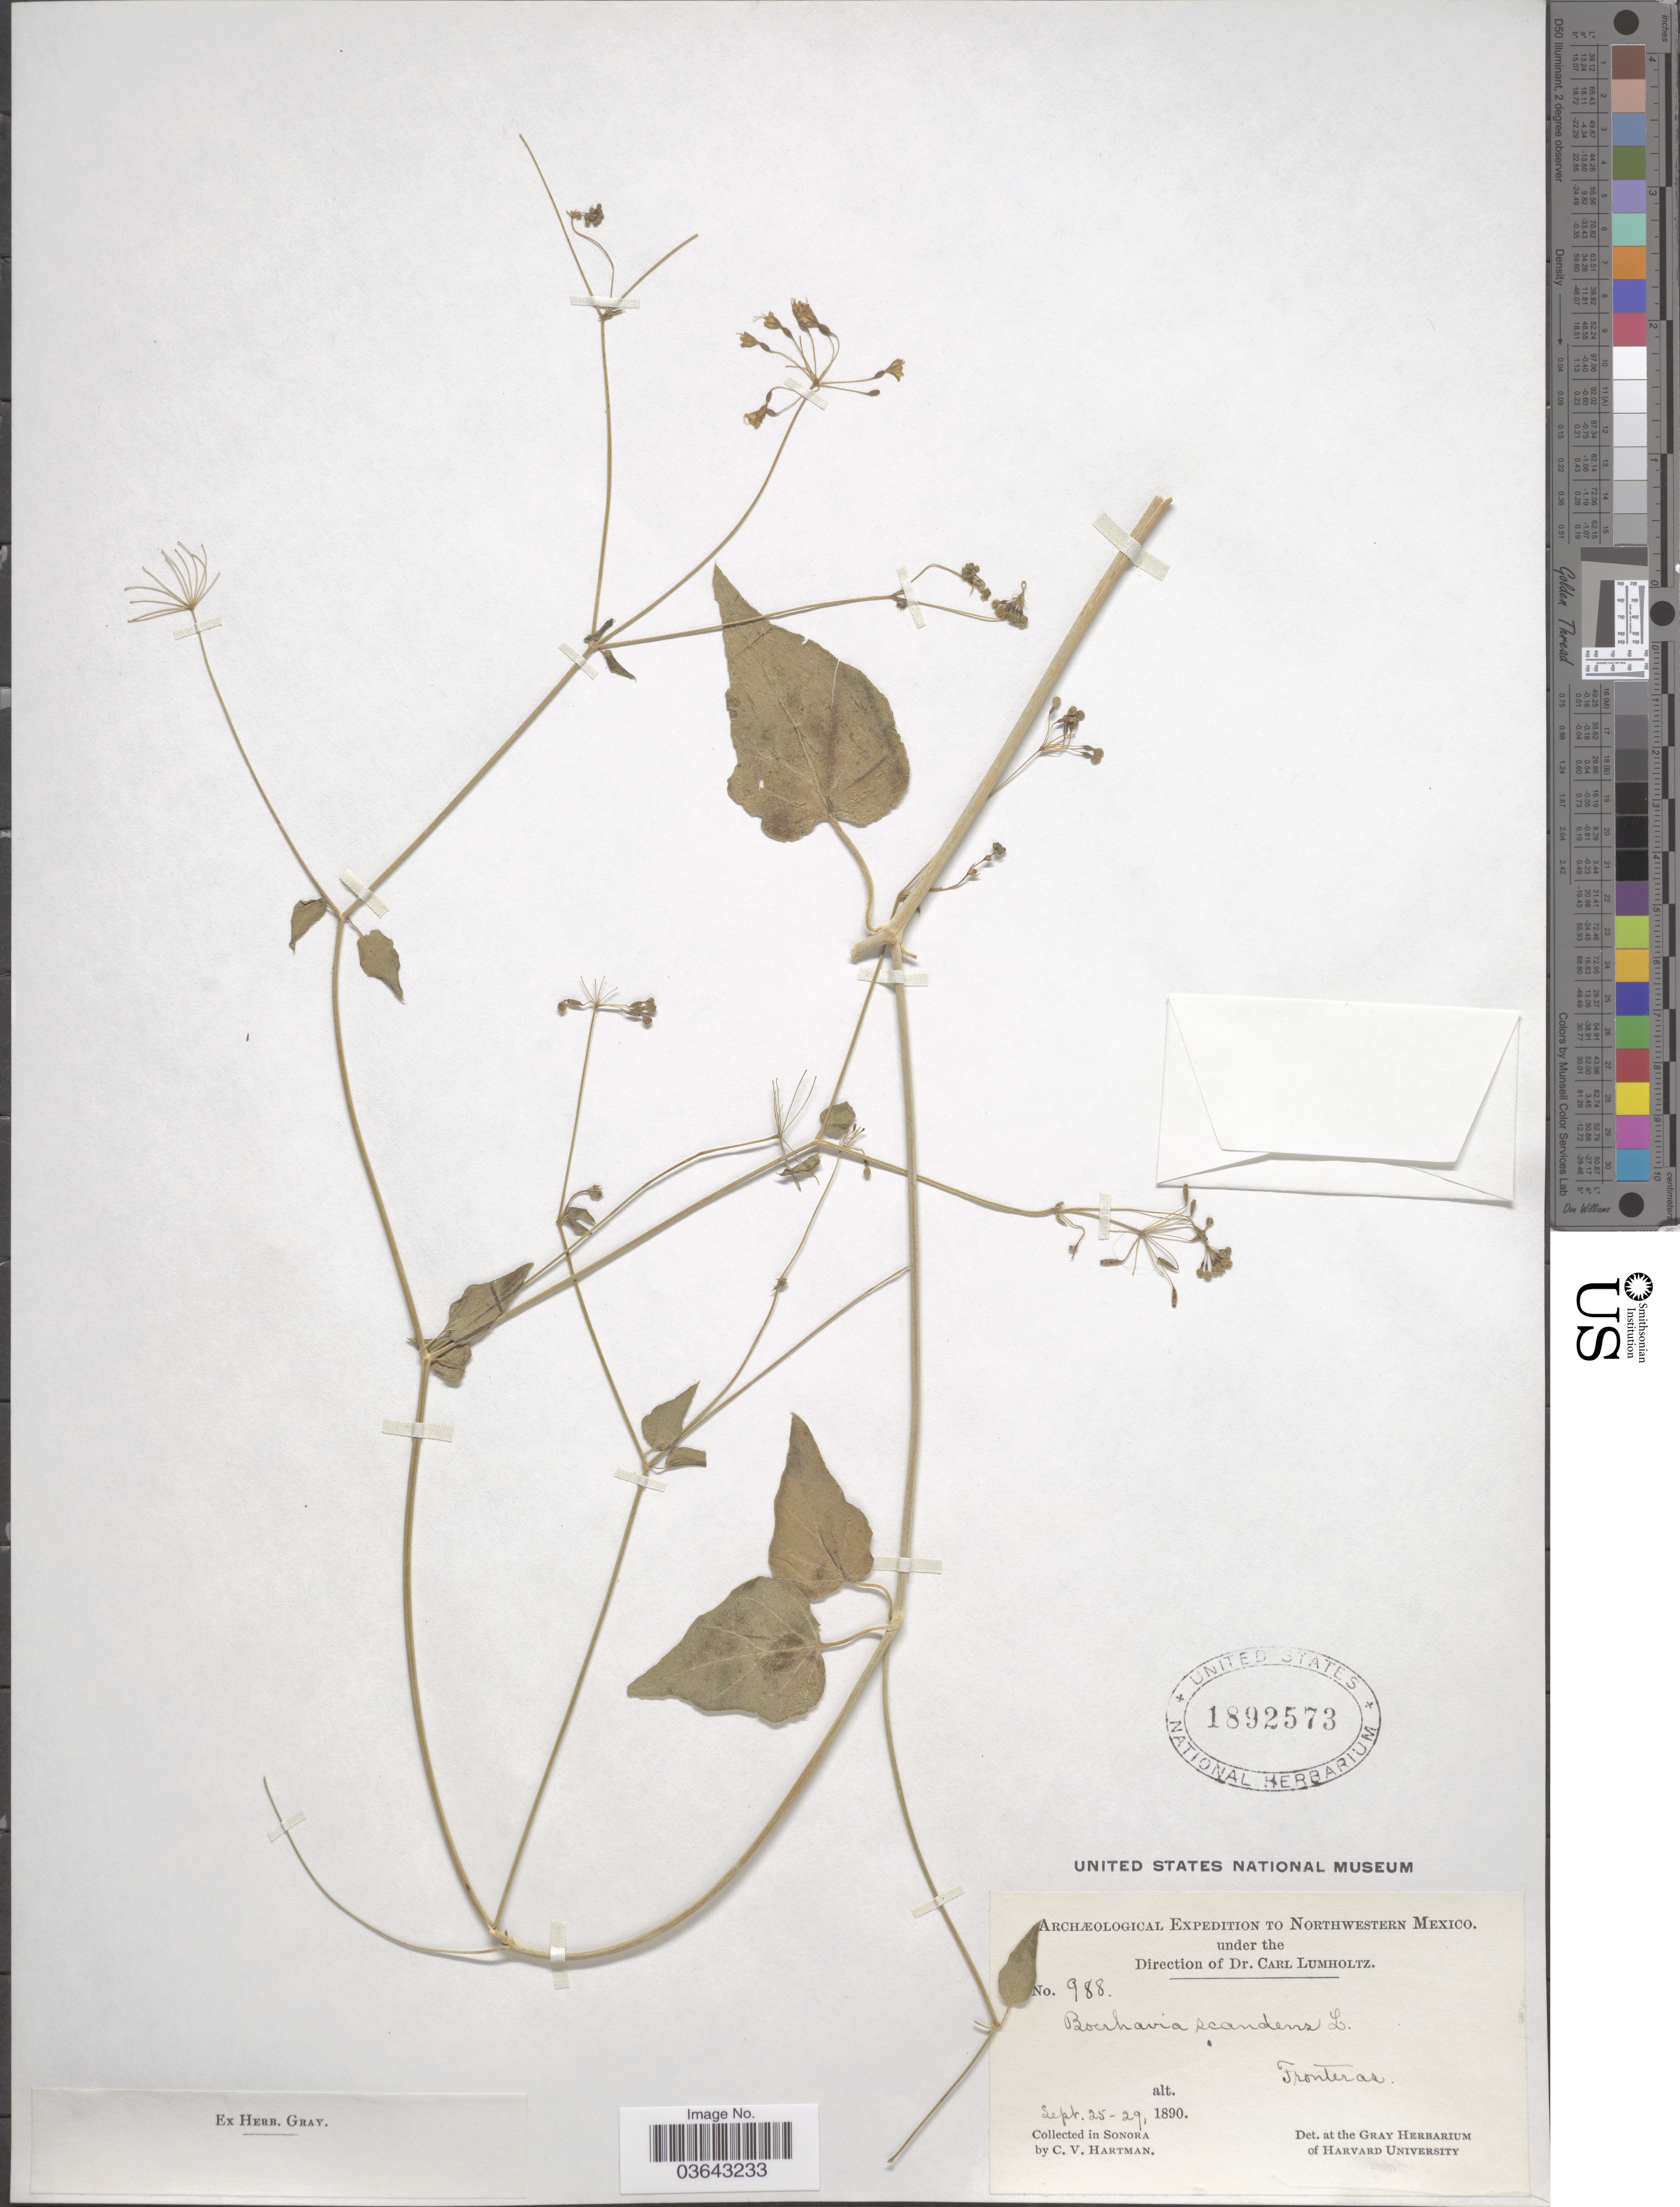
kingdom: Plantae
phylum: Tracheophyta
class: Magnoliopsida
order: Caryophyllales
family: Nyctaginaceae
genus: Boerhavia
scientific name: Boerhavia scandens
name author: L.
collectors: C. V. Hartman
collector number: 988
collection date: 1890-09-25/1890-09-29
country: Mexico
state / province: Sonora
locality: Northwestern Mexico. Fronteras.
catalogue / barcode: US 1892573